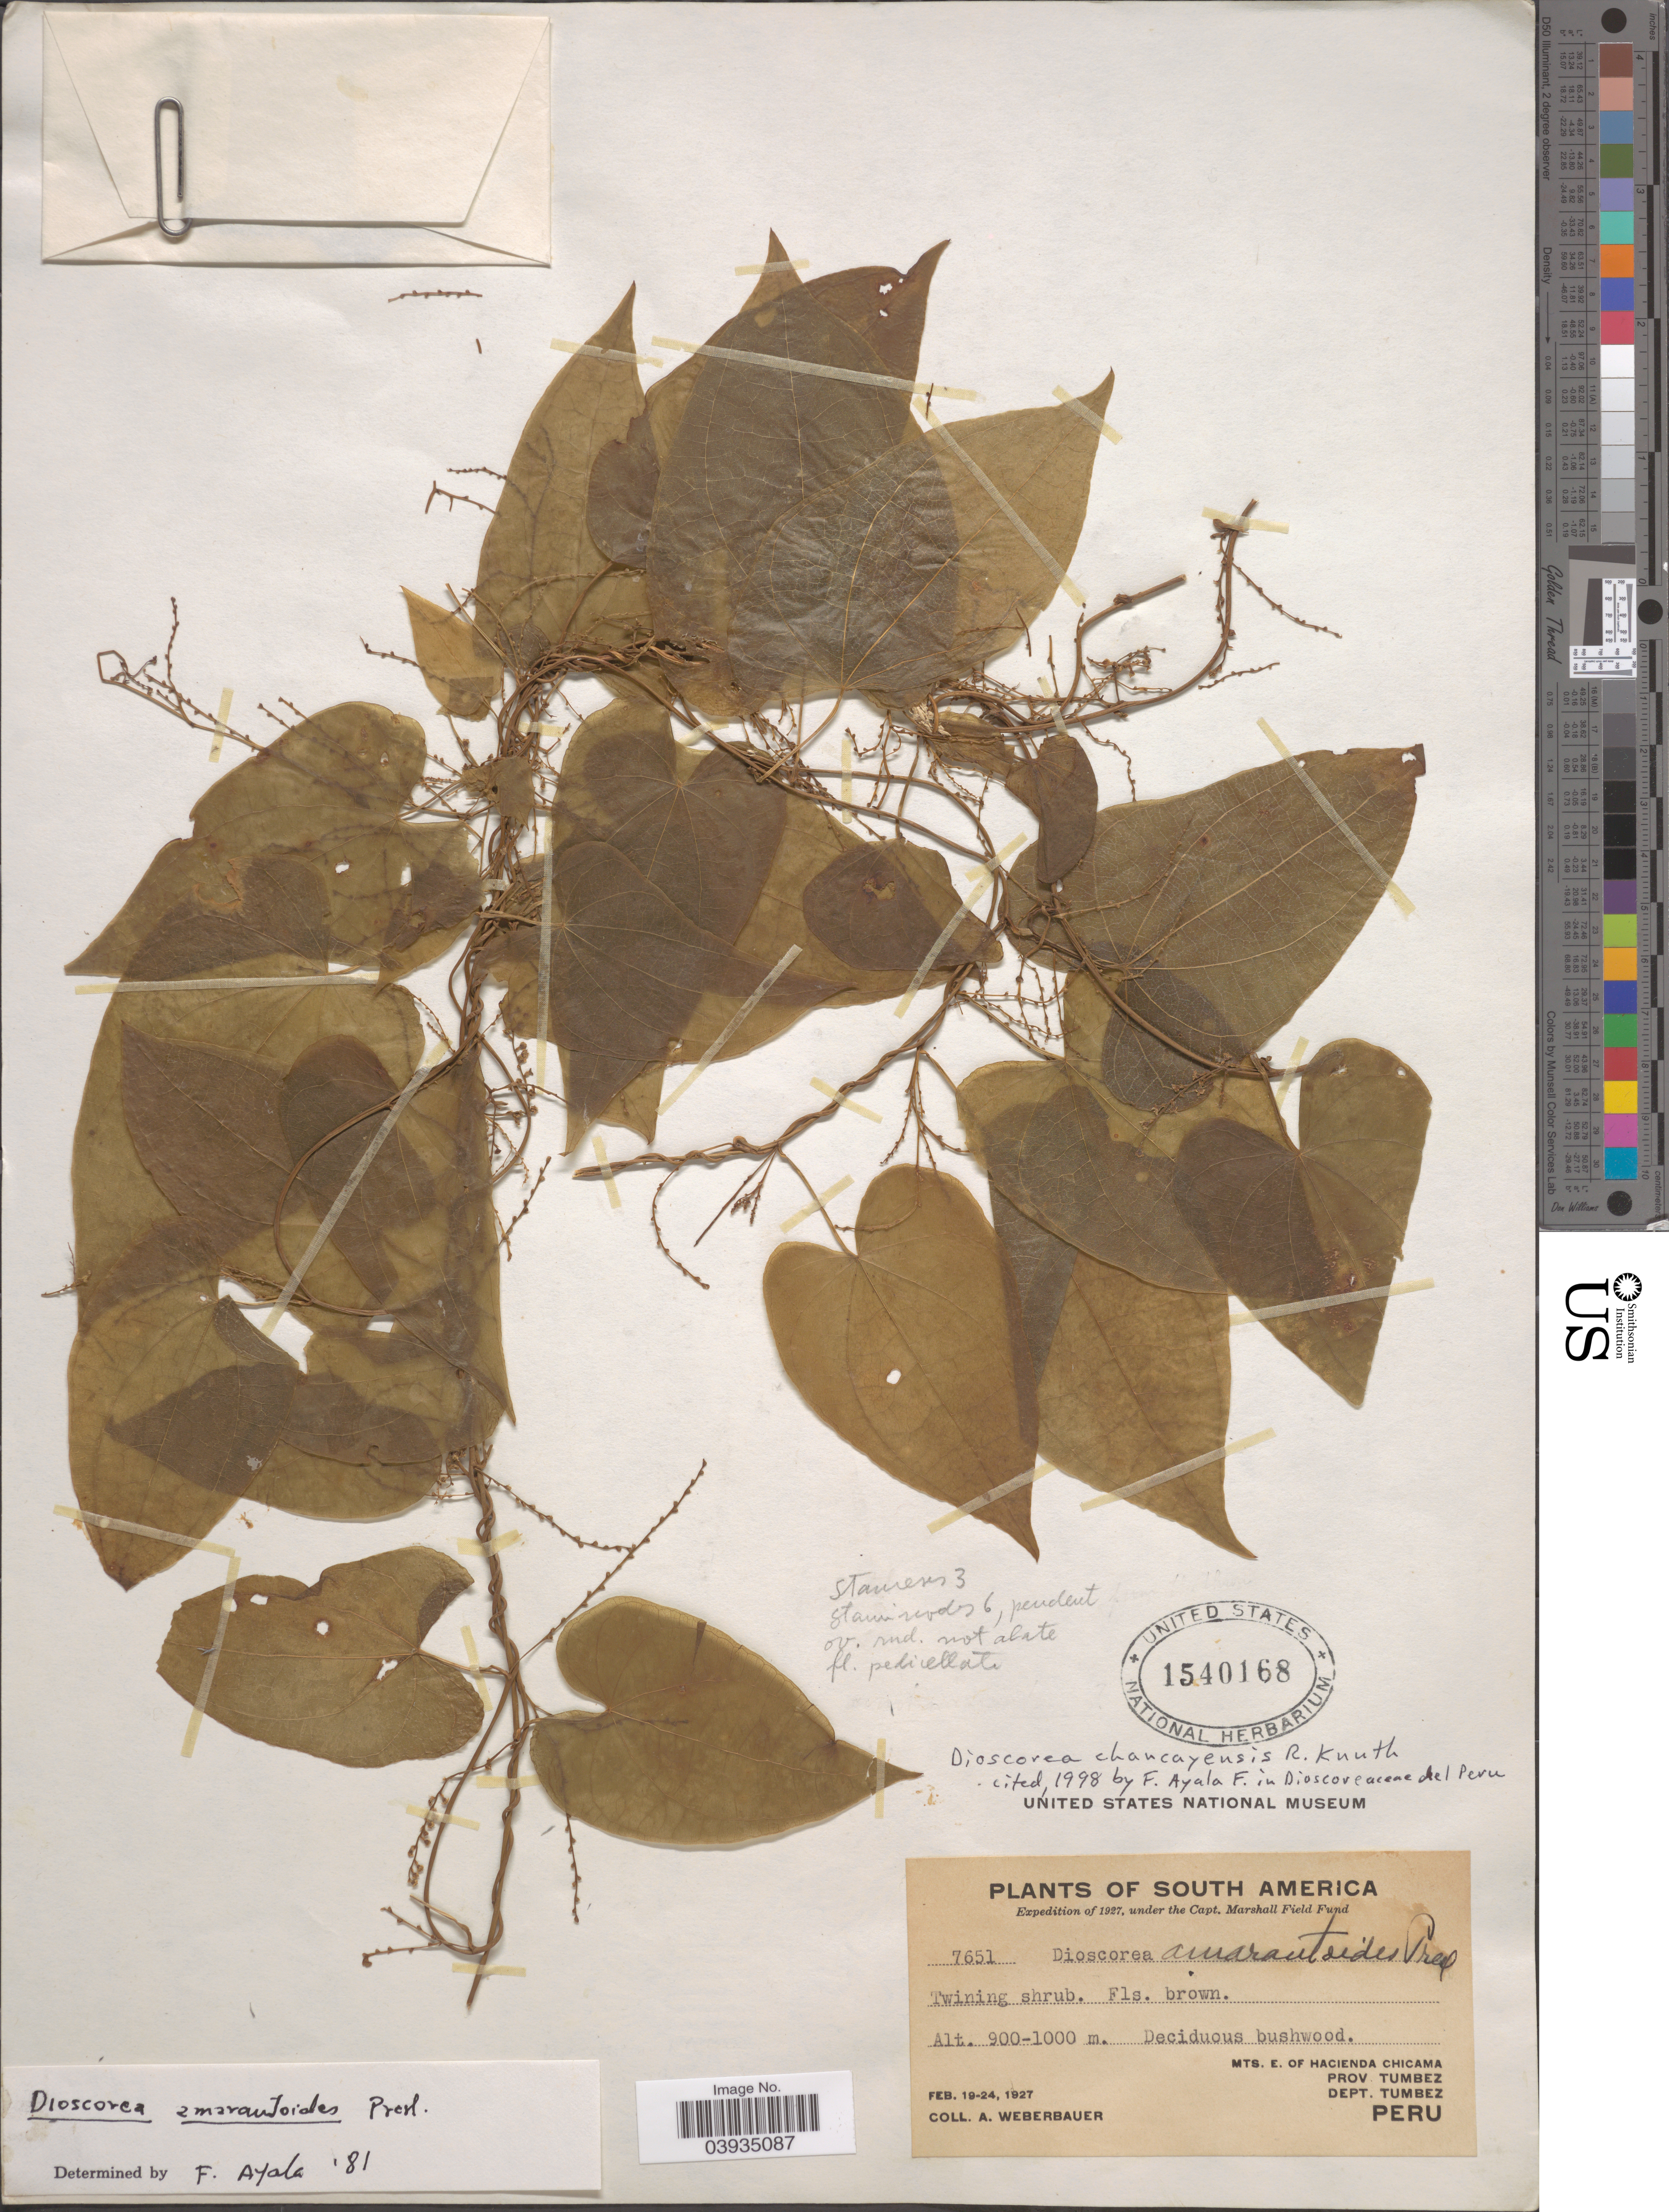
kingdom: Plantae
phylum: Tracheophyta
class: Liliopsida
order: Dioscoreales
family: Dioscoreaceae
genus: Dioscorea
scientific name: Dioscorea chancayensis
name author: R. Knuth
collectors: A. Weberbauer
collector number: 7651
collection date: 1927-02-19/1927-02-24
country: Peru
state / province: Tumbes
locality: Mts. E. of Hacienda Chicama. Prov. Tumbez, Dept. Tumbez.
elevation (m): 900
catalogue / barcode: US 1540168